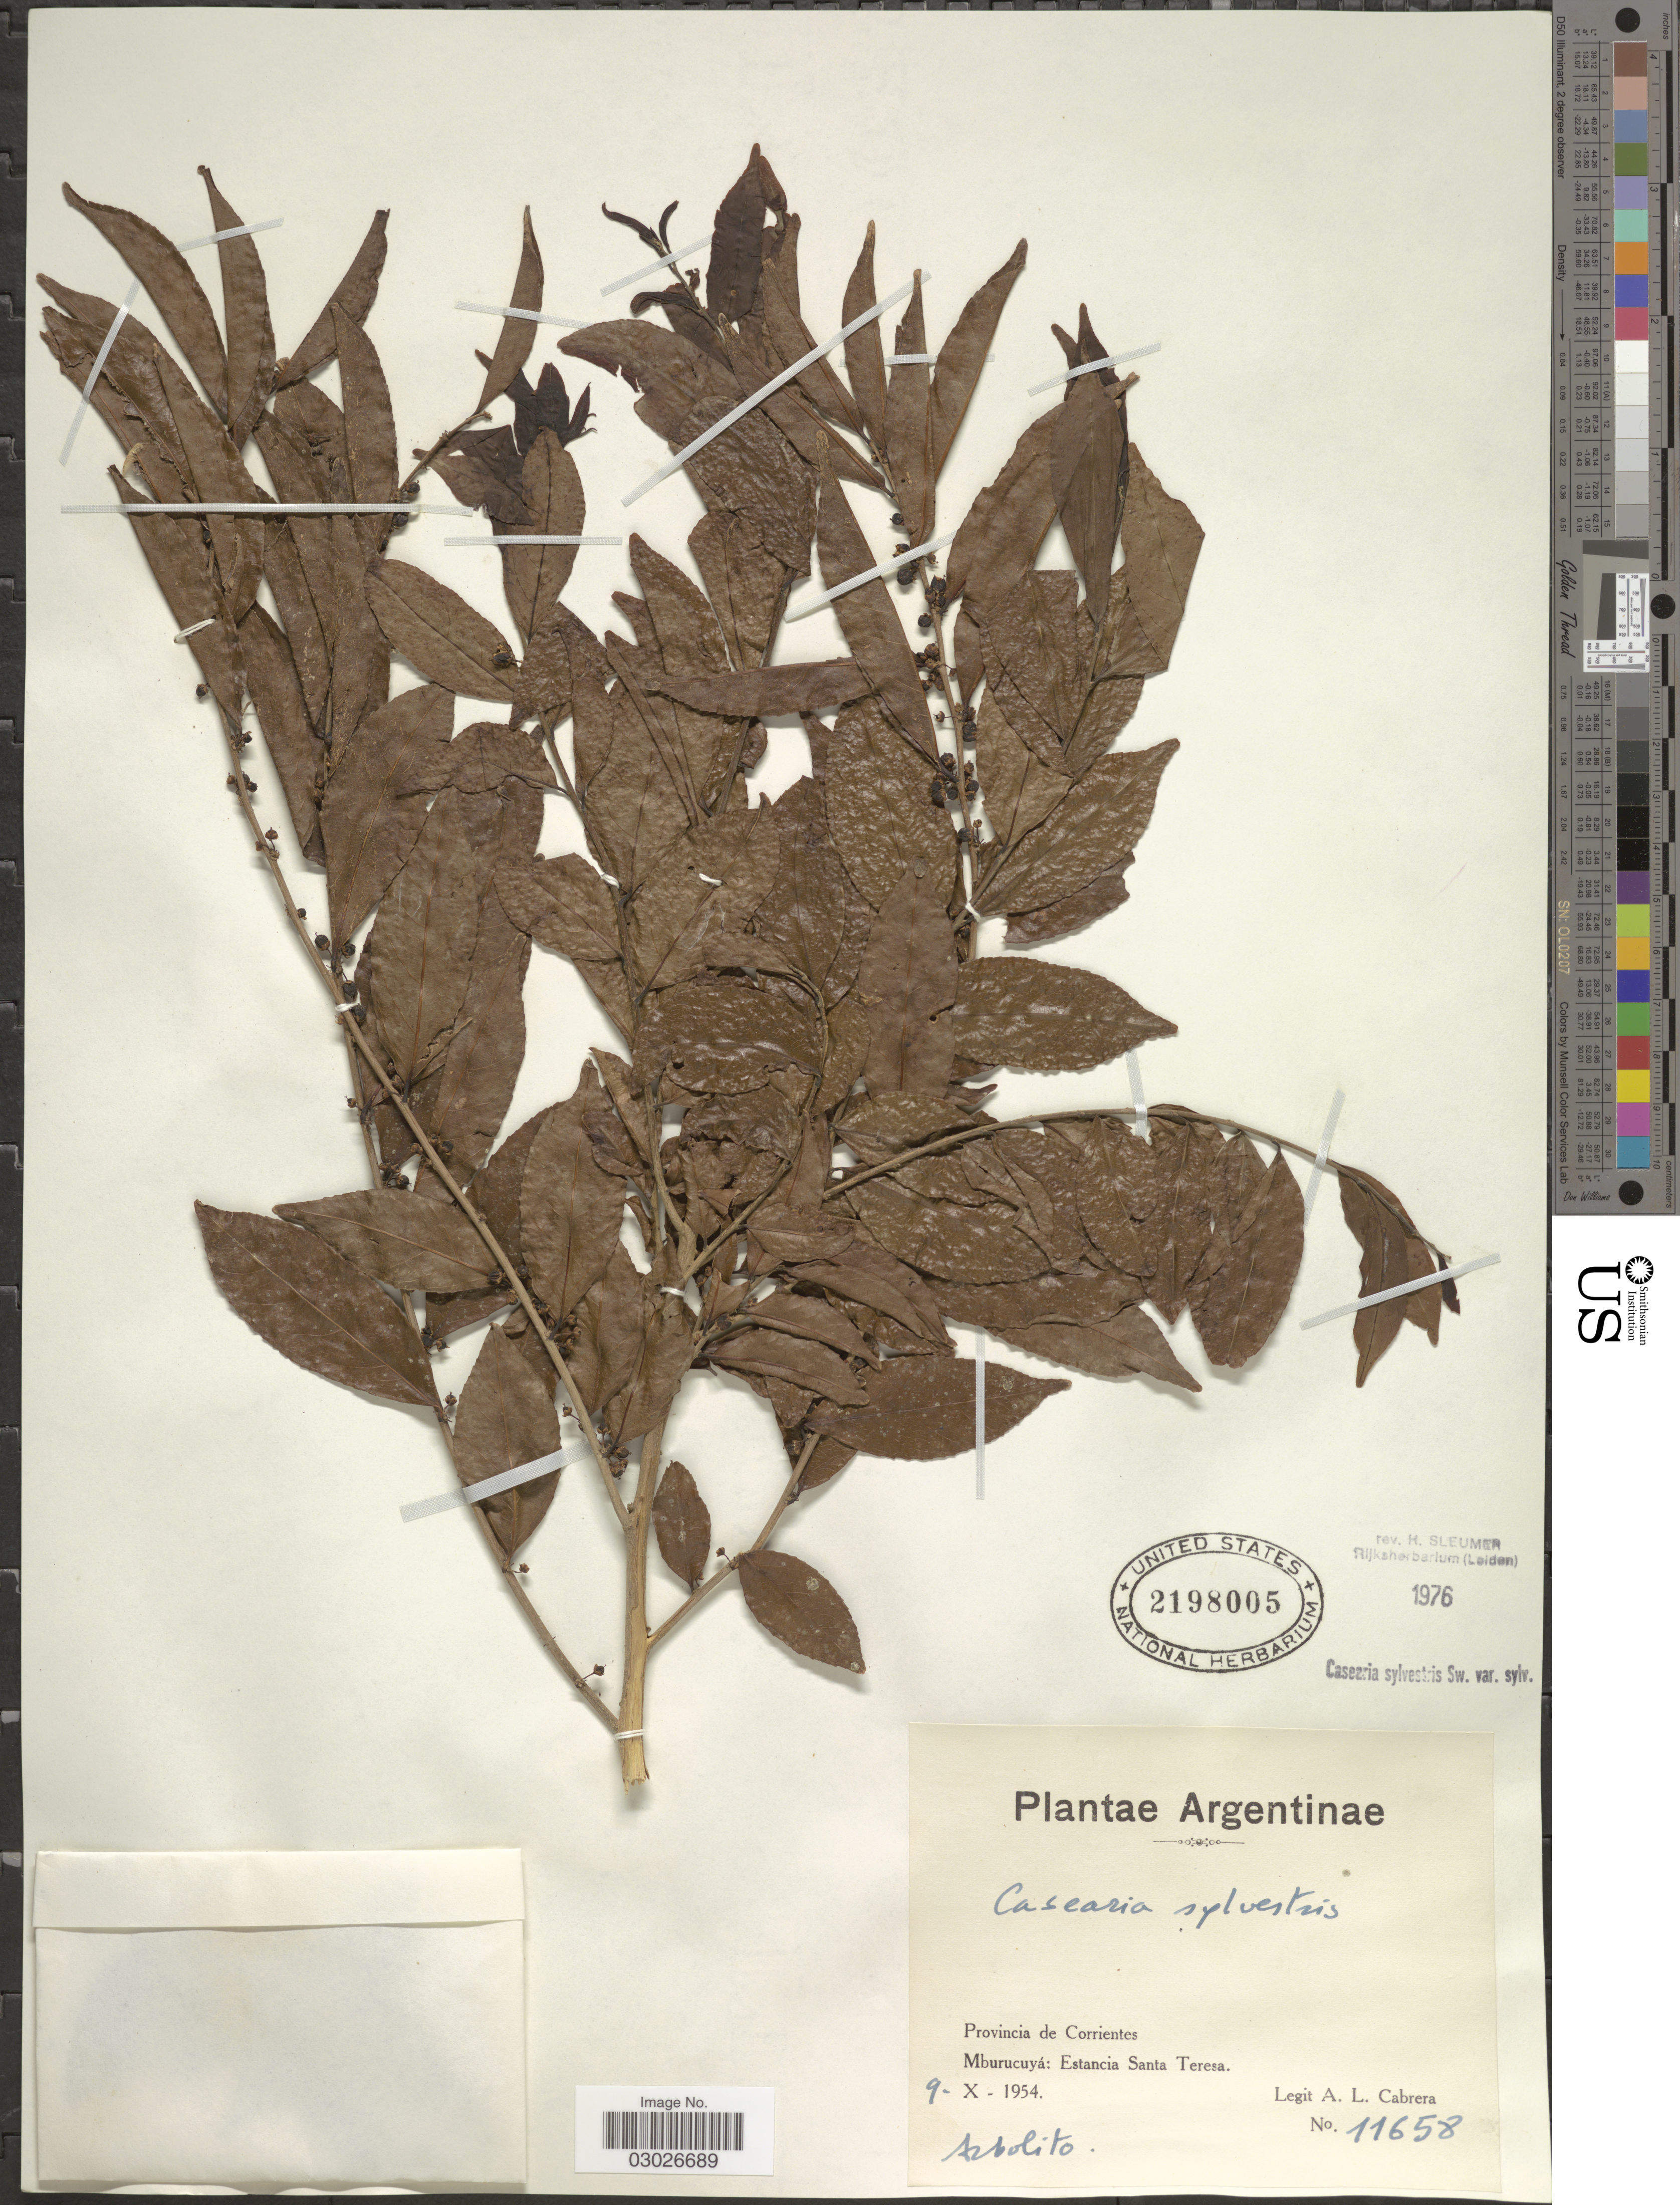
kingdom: Plantae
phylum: Tracheophyta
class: Magnoliopsida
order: Malpighiales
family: Salicaceae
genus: Casearia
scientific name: Casearia sylvestris var. sylvestris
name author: Sw.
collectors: A. L. Cabrera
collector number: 11658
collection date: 1954-10-09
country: Argentina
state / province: Corrientes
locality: Mburucuyá: Estancia Santa Teresa.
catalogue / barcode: US 2198005